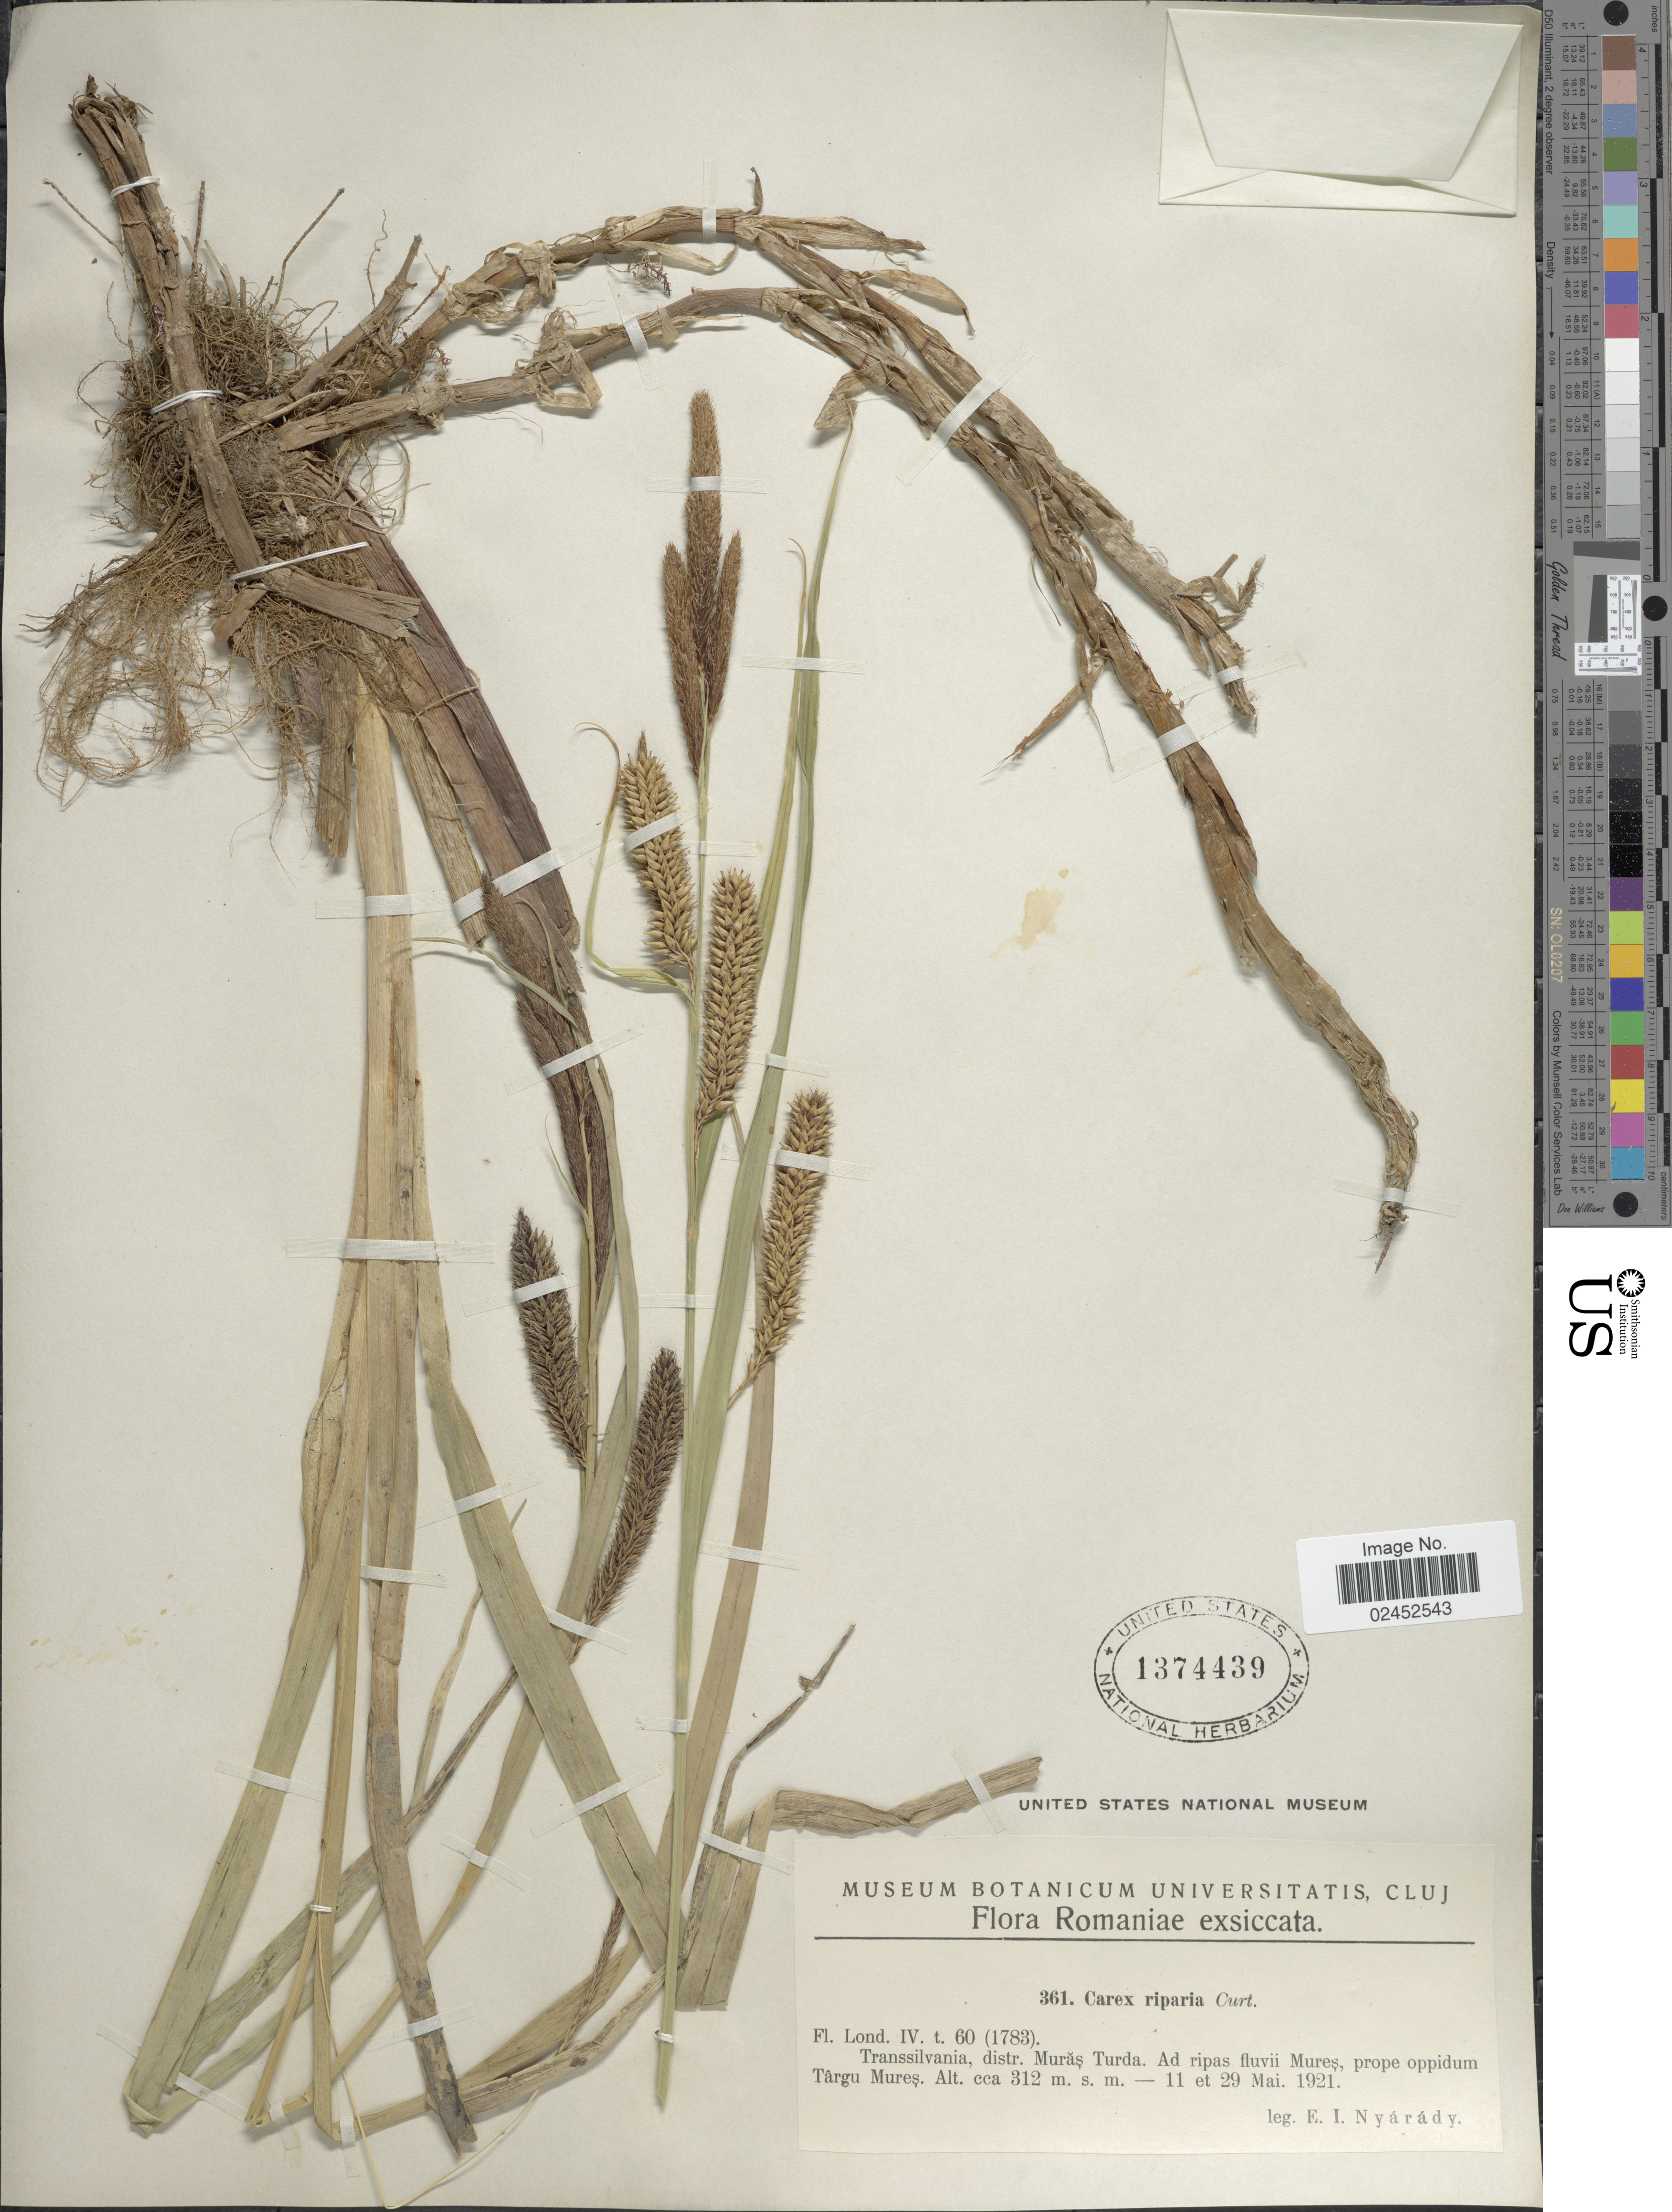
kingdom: Plantae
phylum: Tracheophyta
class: Liliopsida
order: Poales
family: Cyperaceae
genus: Carex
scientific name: Carex riparia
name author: Curtis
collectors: E. Nyárády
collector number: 361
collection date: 1921-05-11/1921-05-29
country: Romania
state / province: Mures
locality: Romaniae, Transsilvania, distr. Mura, ad ripas fluvii Mures, prope oppidum Targu Mures.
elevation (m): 312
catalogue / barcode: US 1374439